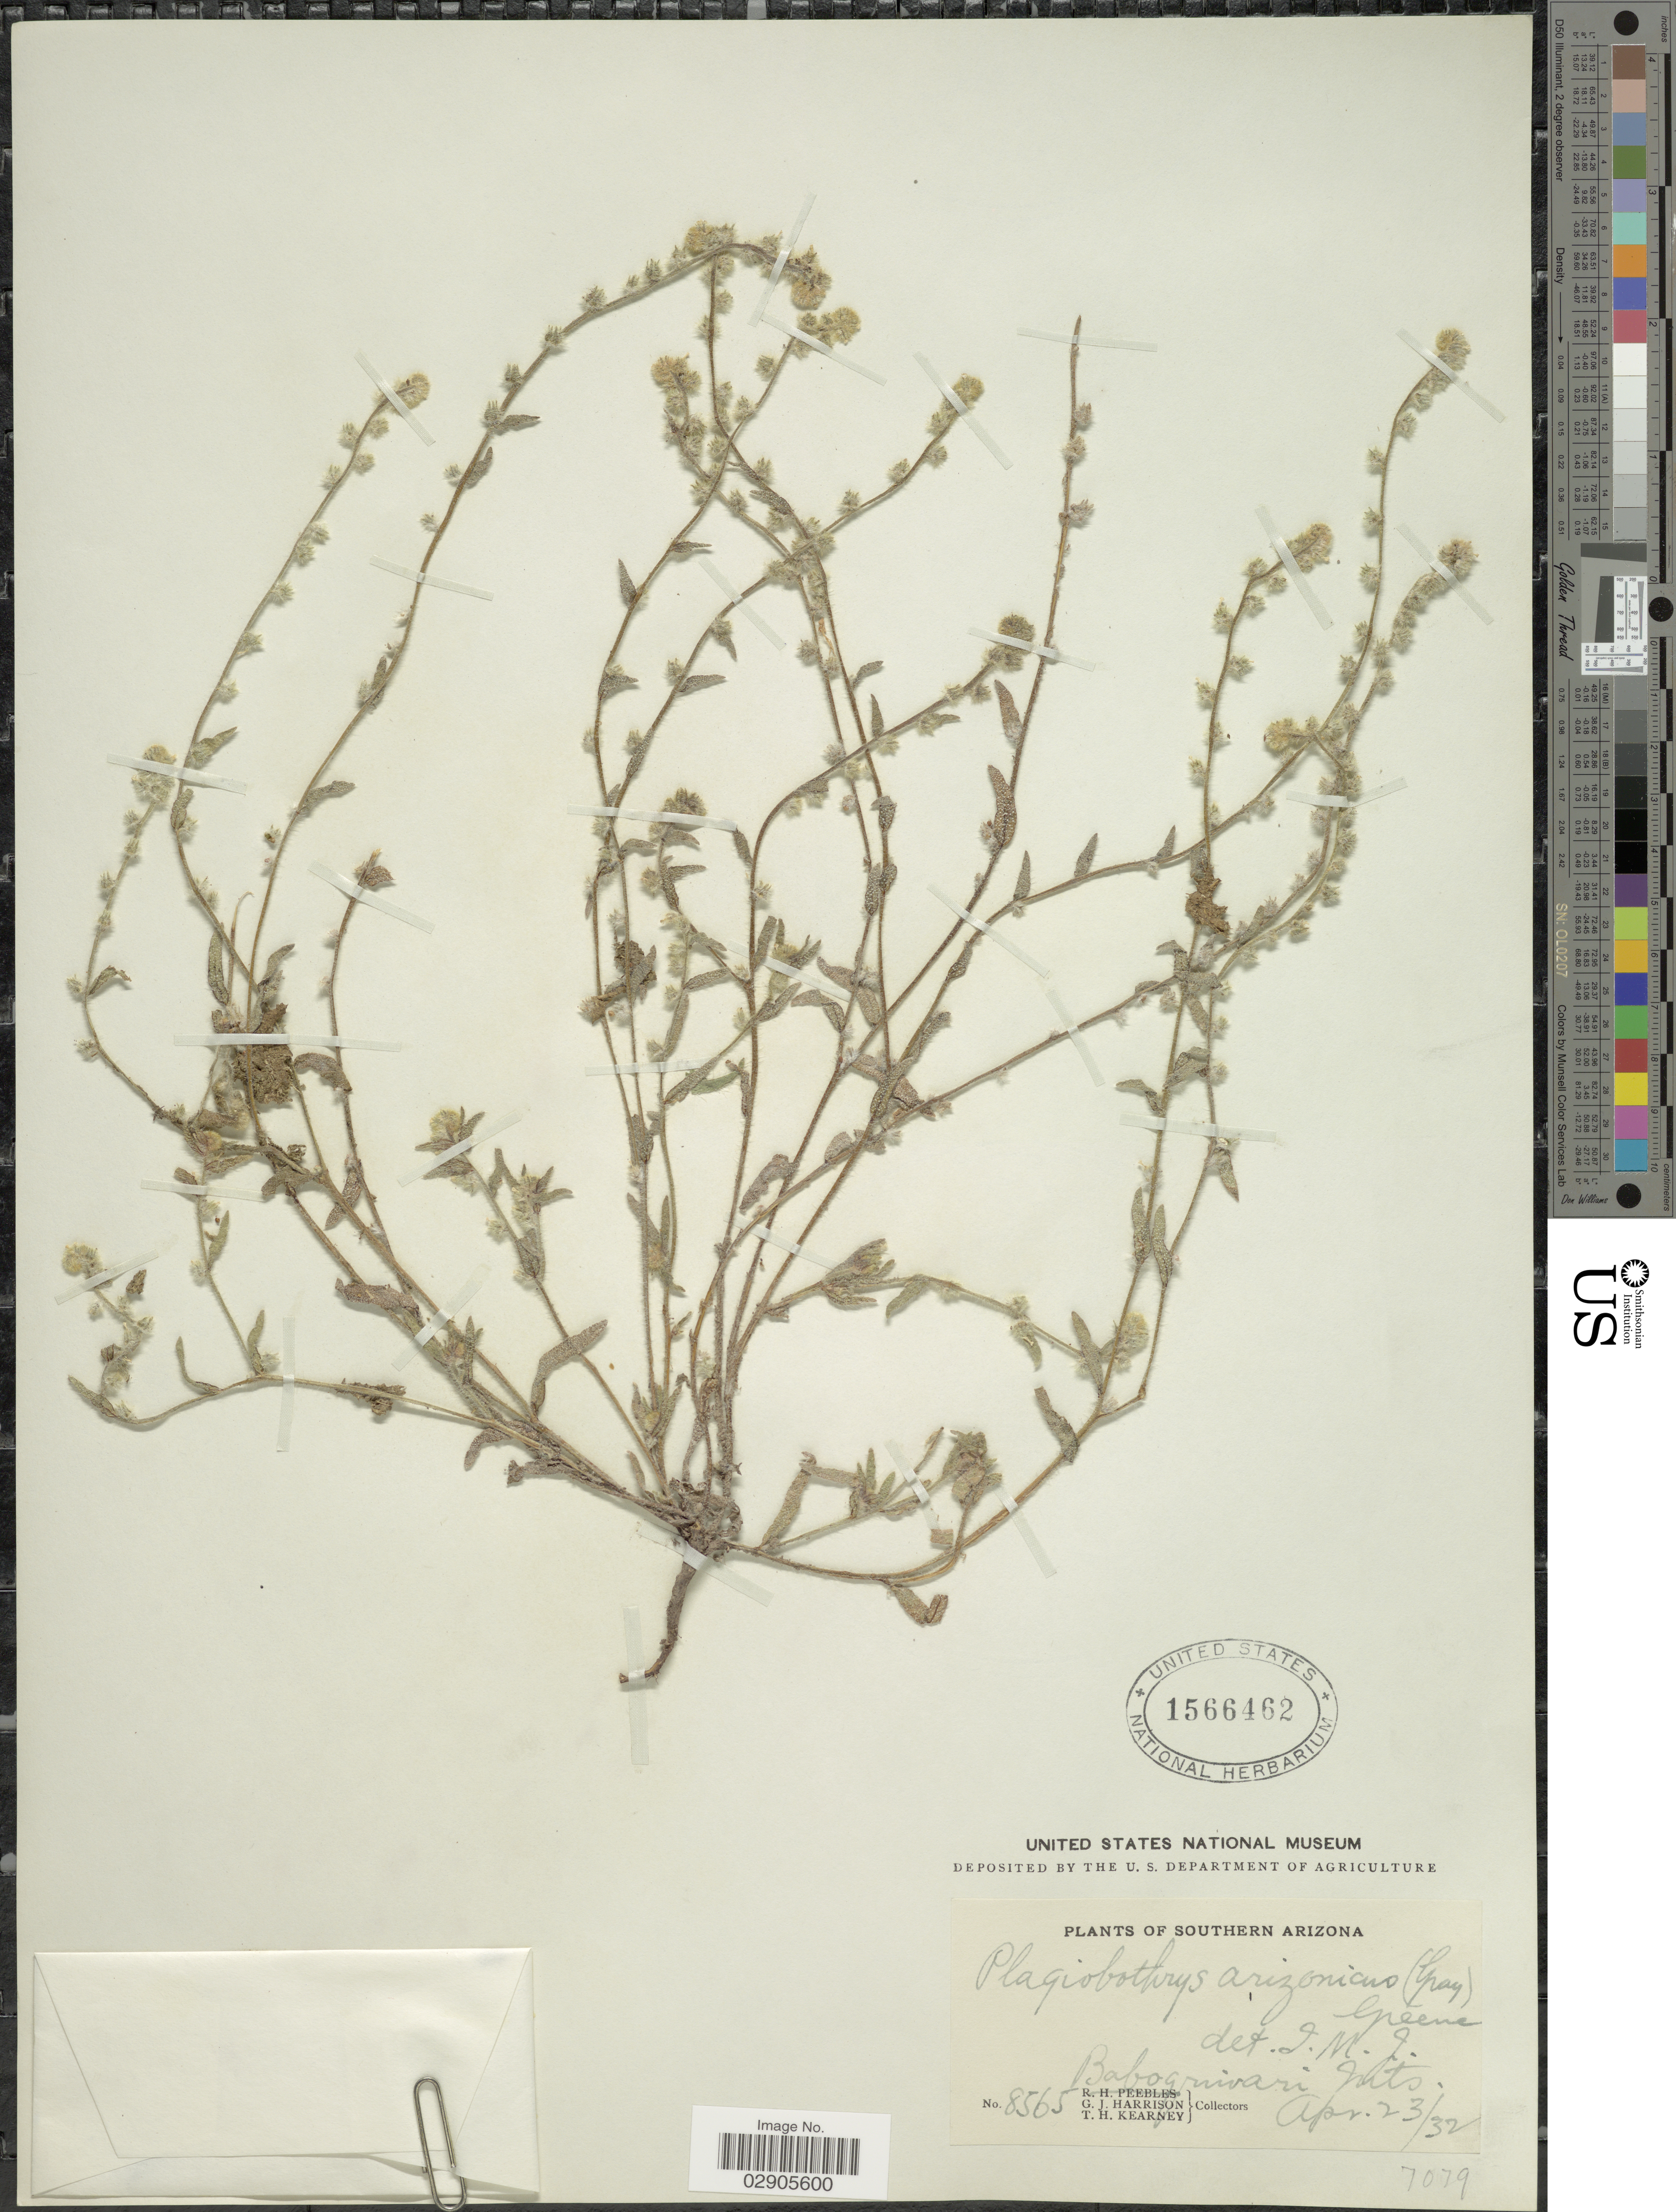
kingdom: Plantae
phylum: Tracheophyta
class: Magnoliopsida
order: Boraginales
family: Boraginaceae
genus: Plagiobothrys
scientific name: Plagiobothrys arizonicus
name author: (A. Gray) Greene ex A. Gray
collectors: G. J. Harrison & T. H. Kearney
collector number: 8565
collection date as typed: Transcribed d/m/y: 23/4/32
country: United States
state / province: Arizona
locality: Southern Arizona. Baboquivari Mts.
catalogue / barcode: US 1566462